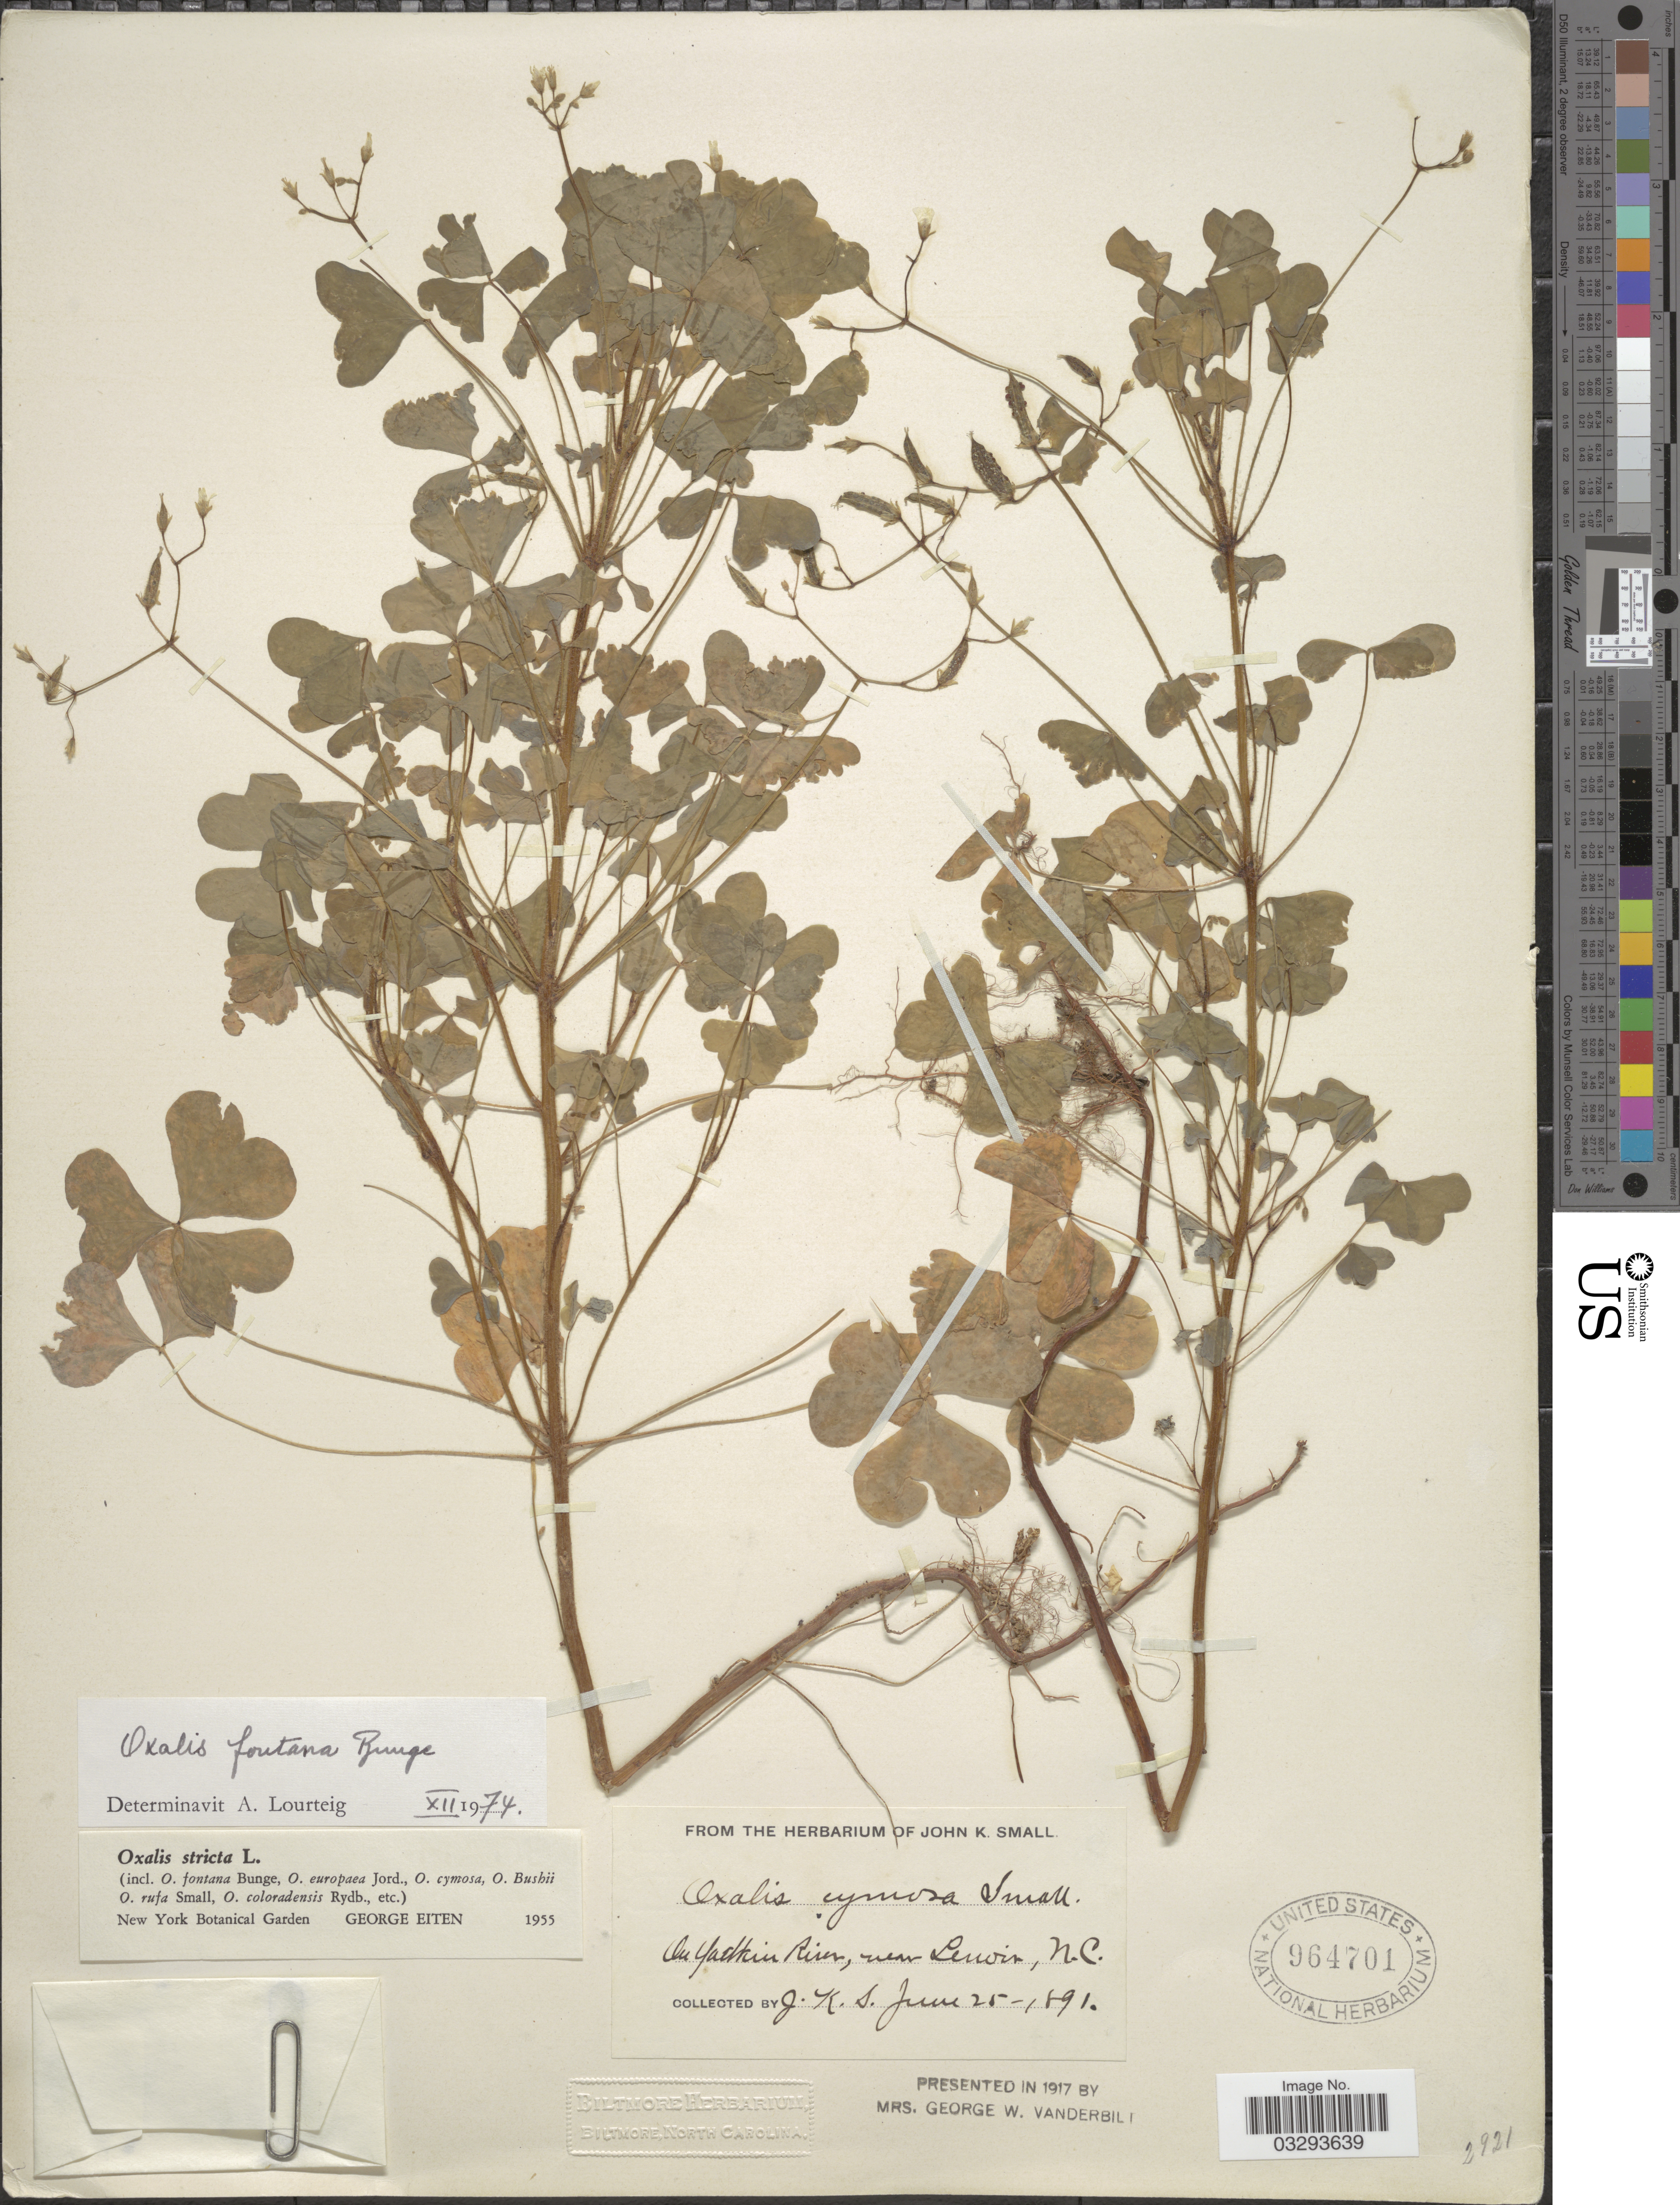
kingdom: Plantae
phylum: Tracheophyta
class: Magnoliopsida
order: Oxalidales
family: Oxalidaceae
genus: Oxalis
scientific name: Oxalis fontana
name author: Bunge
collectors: J. K. Small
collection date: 1891-06-25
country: United States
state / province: North Carolina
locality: On Yadkin River, near Lenoir.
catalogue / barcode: US 964701